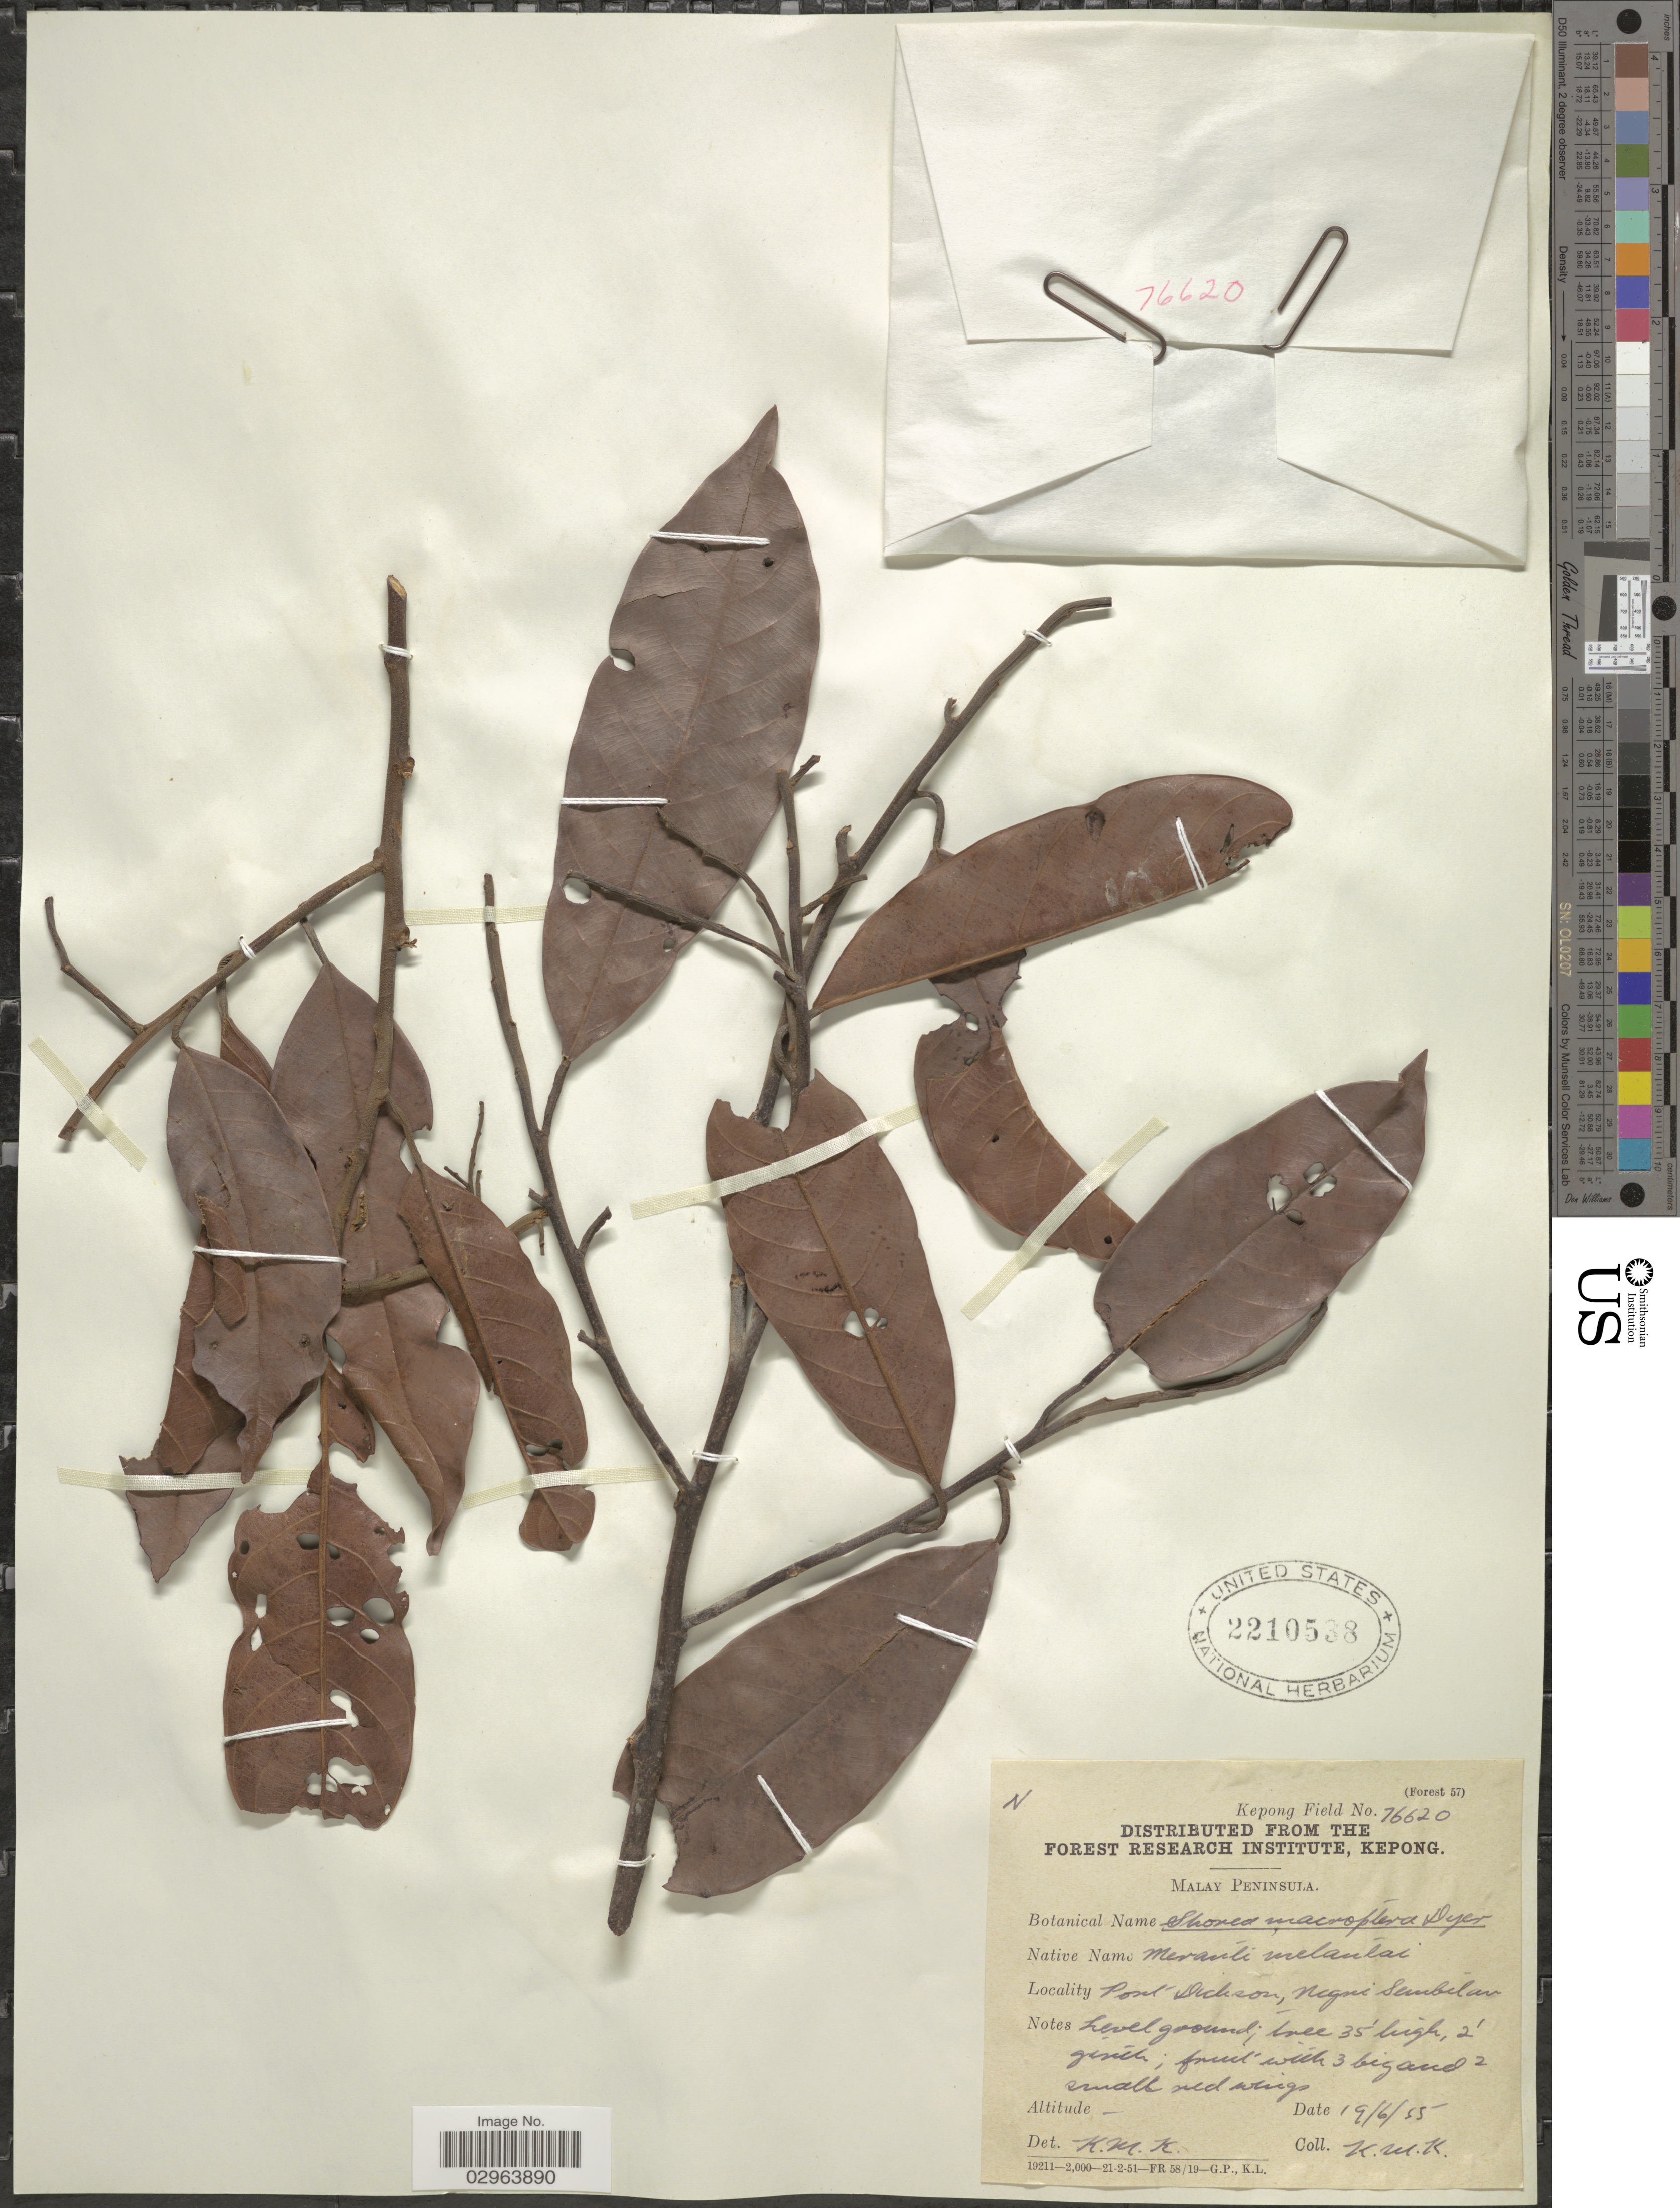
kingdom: Plantae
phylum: Tracheophyta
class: Magnoliopsida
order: Malvales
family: Dipterocarpaceae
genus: Rubroshorea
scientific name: Rubroshorea macroptera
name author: (Dyer) P.S. Ashton & J. Heck.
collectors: K. M. K.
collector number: Kepong Field 76620?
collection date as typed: Transcribed d/m/y: 19/6/55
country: Malaysia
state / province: Negeri Sembilan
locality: Malay Peninsula. Port Dickson, Negri Sembilan.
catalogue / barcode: US 2210538